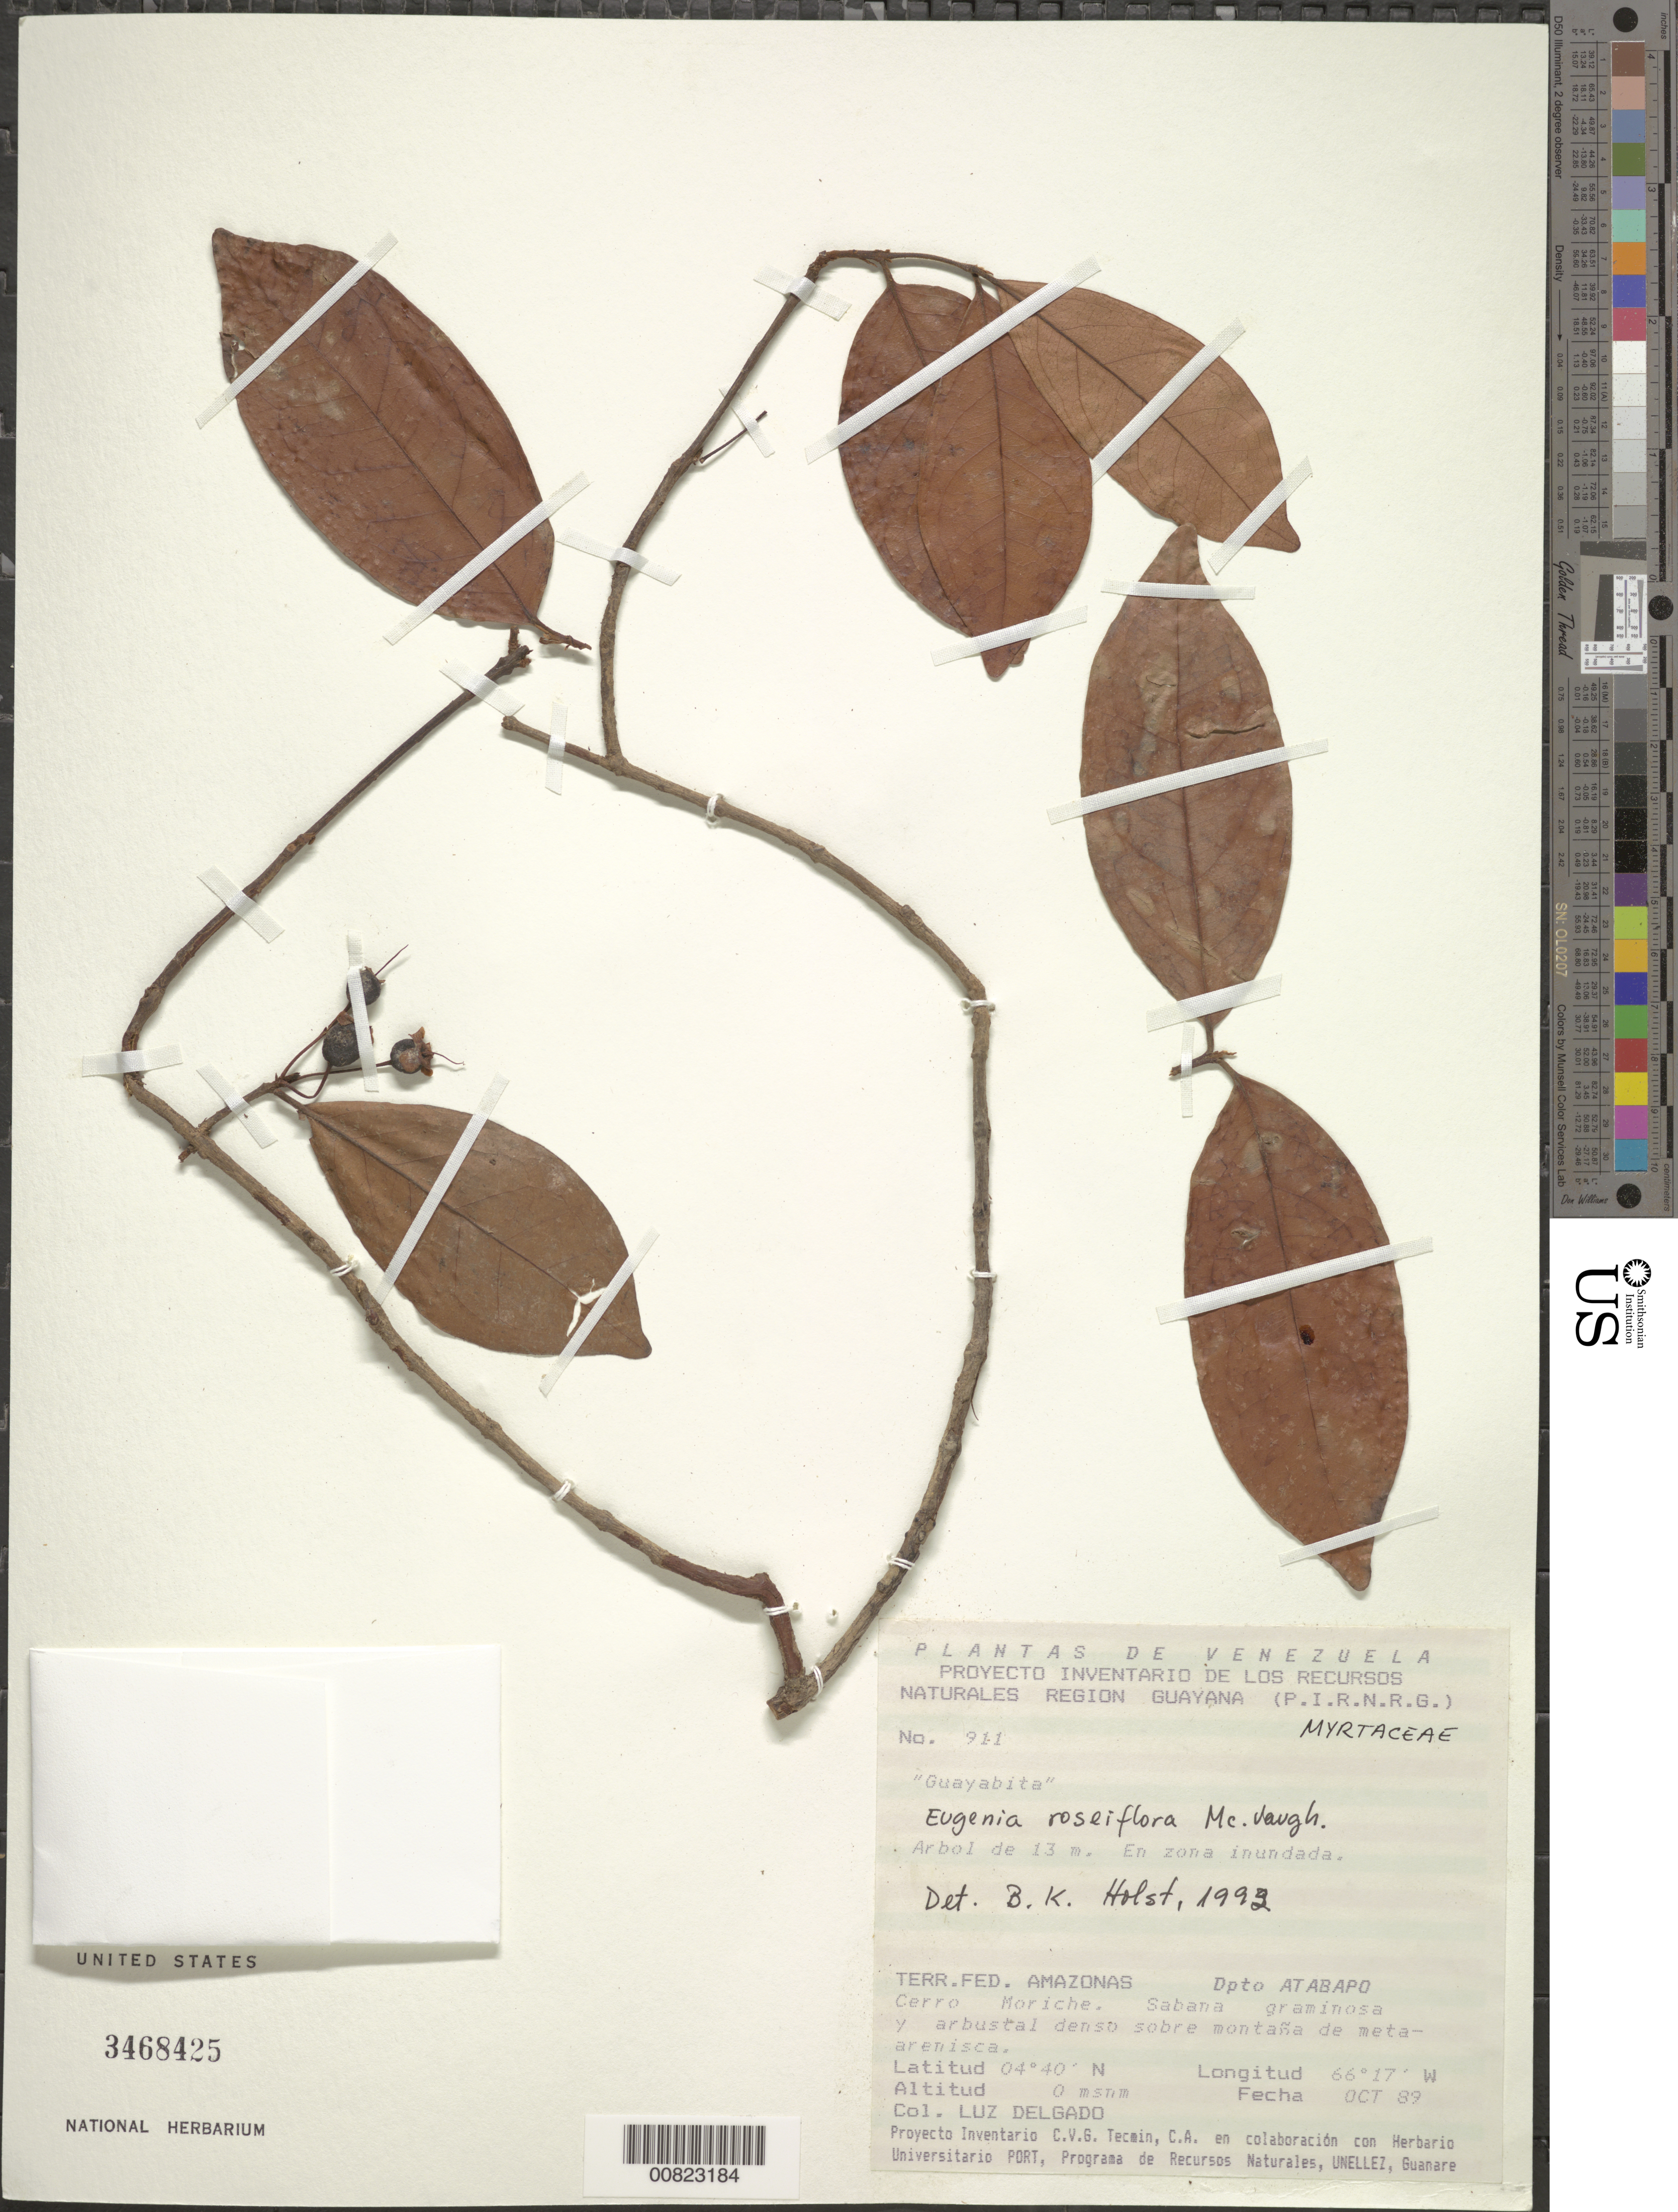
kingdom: Plantae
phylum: Tracheophyta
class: Magnoliopsida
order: Myrtales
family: Myrtaceae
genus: Eugenia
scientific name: Eugenia roseiflora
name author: McVaugh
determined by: Holst, Bruce K.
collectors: L. Delgado V.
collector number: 911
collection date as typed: Oct-89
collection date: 1989-10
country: Venezuela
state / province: Amazonas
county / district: Atabapo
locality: Cerro Moriche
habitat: Sabana graminosa y arbustal denso sobre montaña de meta-arenisca; en zona inundable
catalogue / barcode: US 3468425